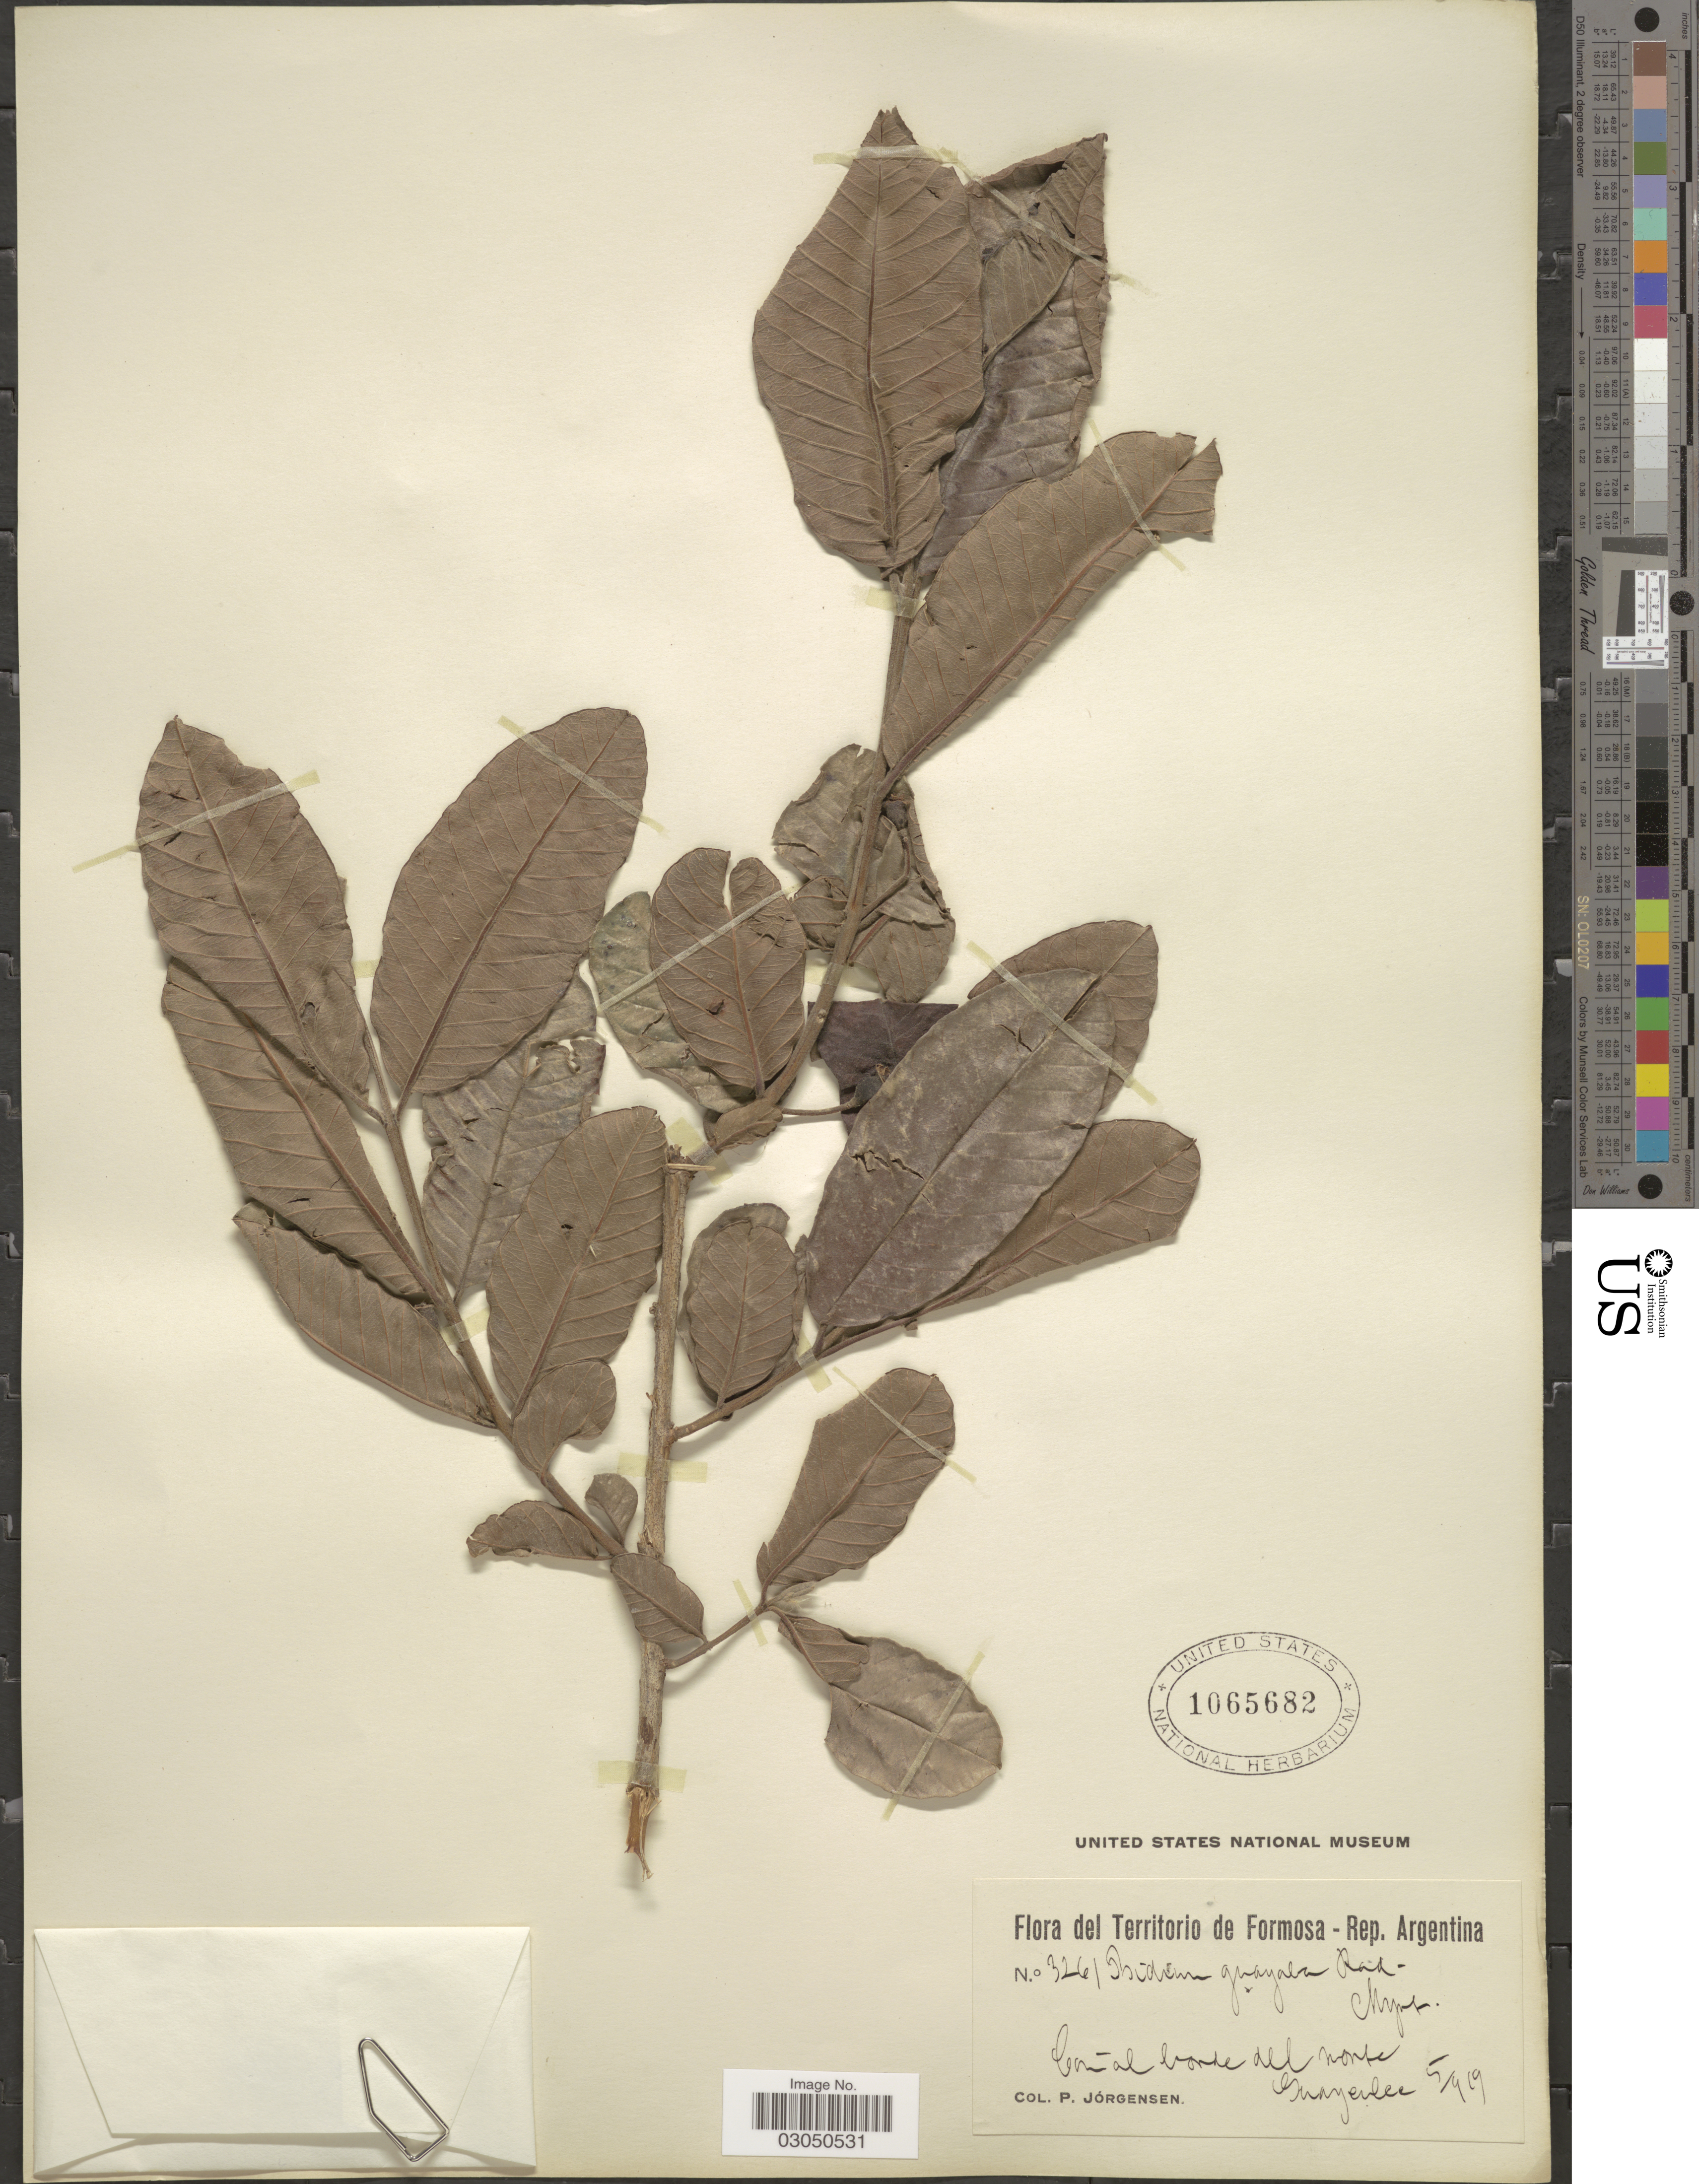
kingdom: Plantae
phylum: Tracheophyta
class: Magnoliopsida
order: Myrtales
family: Myrtaceae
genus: Psidium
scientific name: Psidium guajava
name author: L.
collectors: P. Jörgensen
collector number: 3261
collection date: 1919-05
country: Argentina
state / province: Formosa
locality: Territorio de Formosa - Rep. Argentina. Comun al borde del monte Guaycolec.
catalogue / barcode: US 1065682